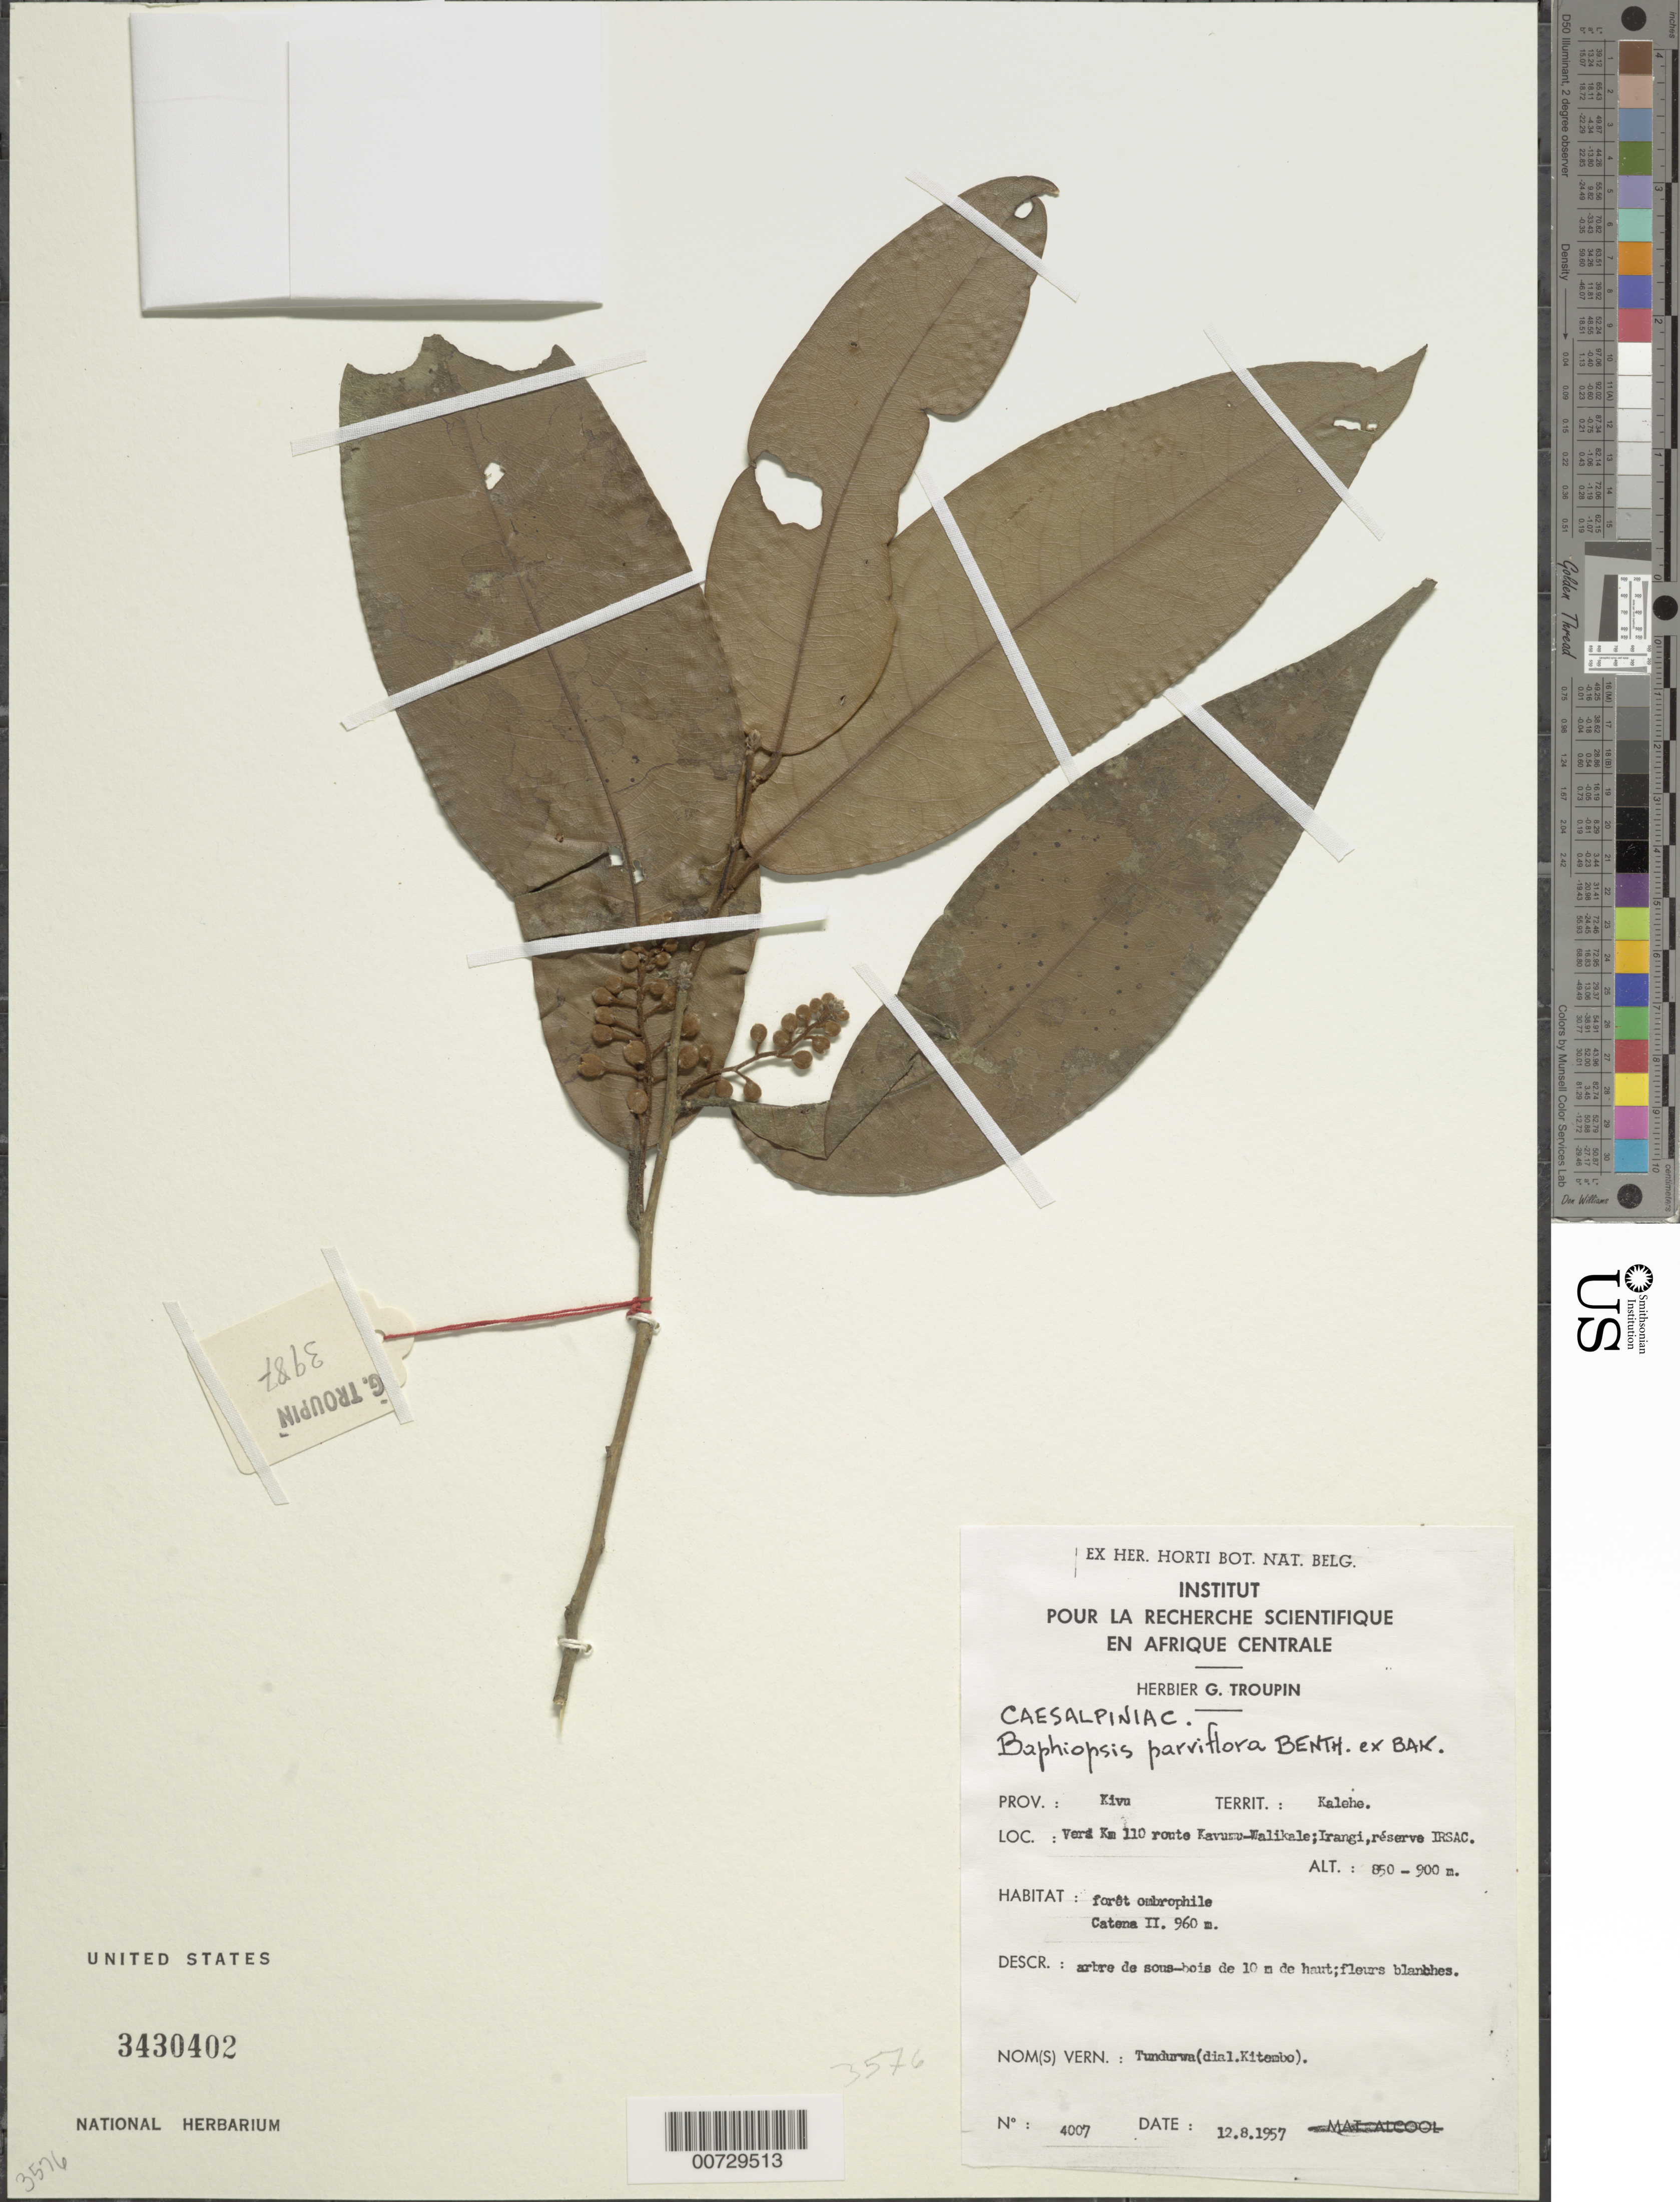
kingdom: Plantae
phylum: Tracheophyta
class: Magnoliopsida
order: Fabales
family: Fabaceae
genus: Baphiopsis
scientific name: Baphiopsis parviflora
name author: Benth. ex Baker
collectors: G. Troupin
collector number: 4007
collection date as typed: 12 Aug 1957 or 08 Dec 1957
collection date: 1957-08-12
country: Congo, Democratic Republic of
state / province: Sud-Kivu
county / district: Kalehe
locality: Route Kavumu - Walikale, vers 110 km Irangi, reserve IRSAC.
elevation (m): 850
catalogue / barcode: US 3430402